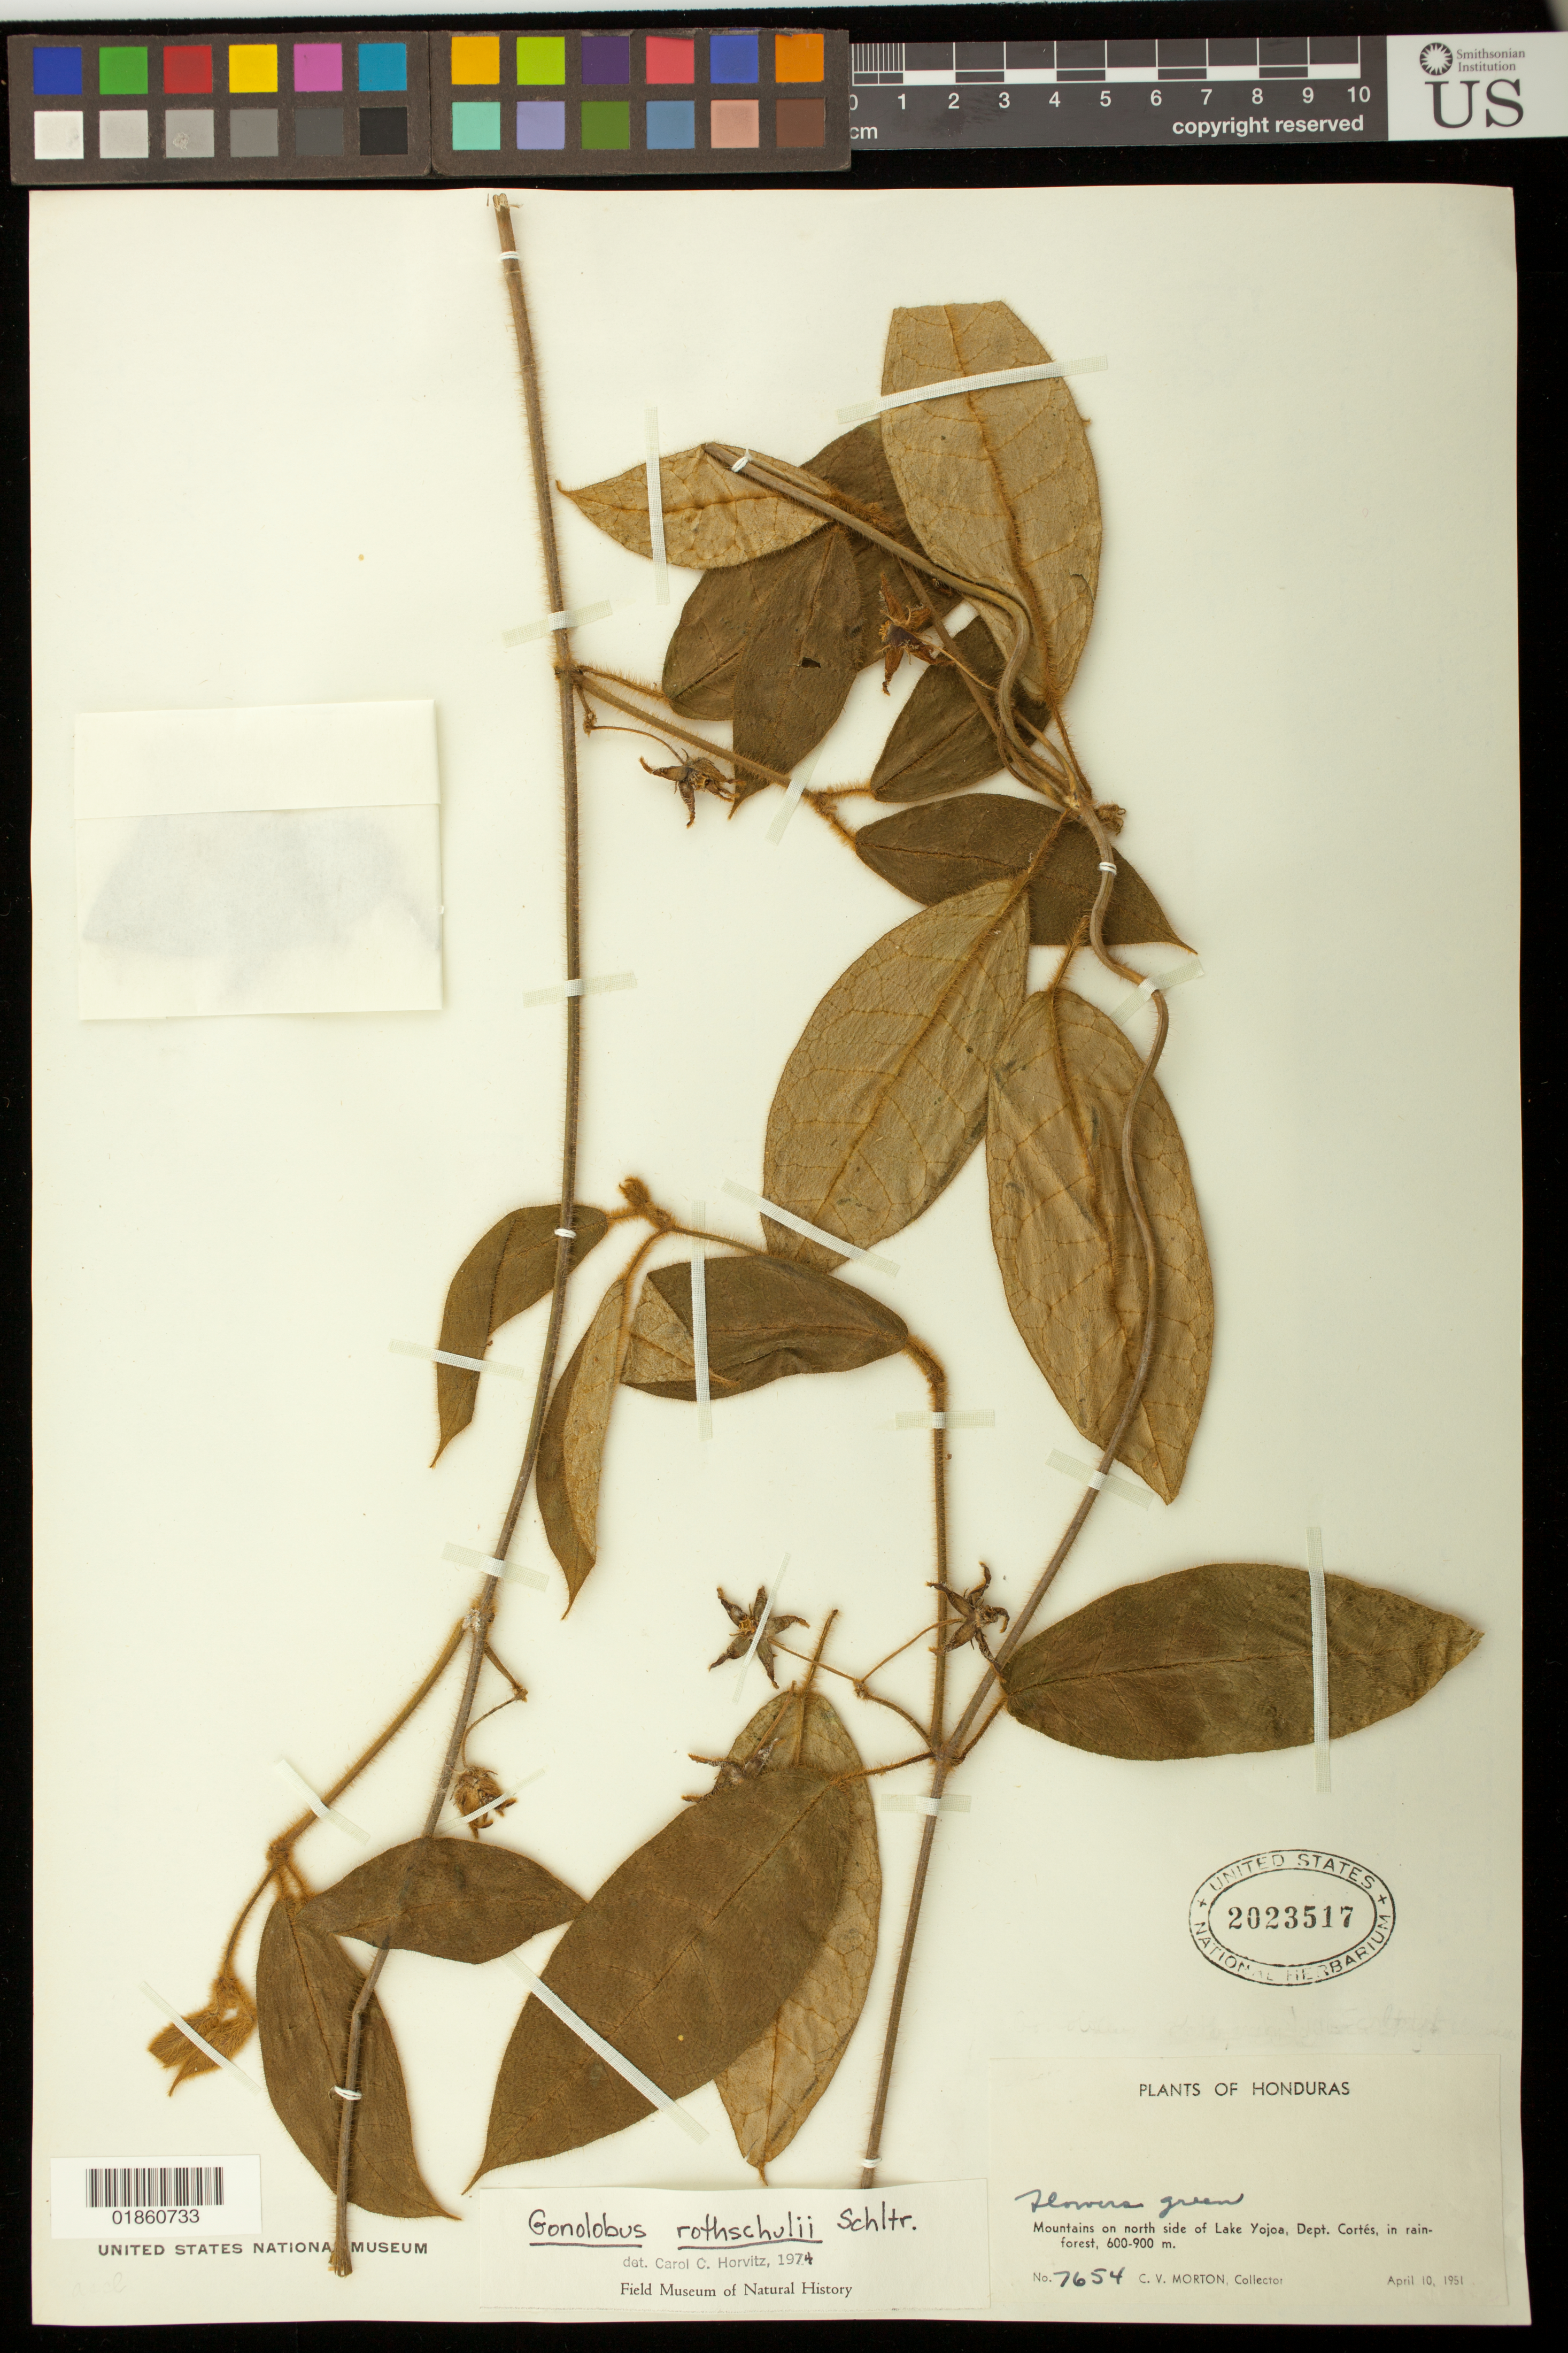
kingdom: Plantae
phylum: Tracheophyta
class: Magnoliopsida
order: Gentianales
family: Apocynaceae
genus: Gonolobus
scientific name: Gonolobus rothschuhii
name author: Schltr.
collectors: C. V. Morton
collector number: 7654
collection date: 1951-04-10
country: Honduras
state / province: Cortés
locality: Mountains on north side of Lake Yojoa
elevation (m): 600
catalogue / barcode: US 2023517